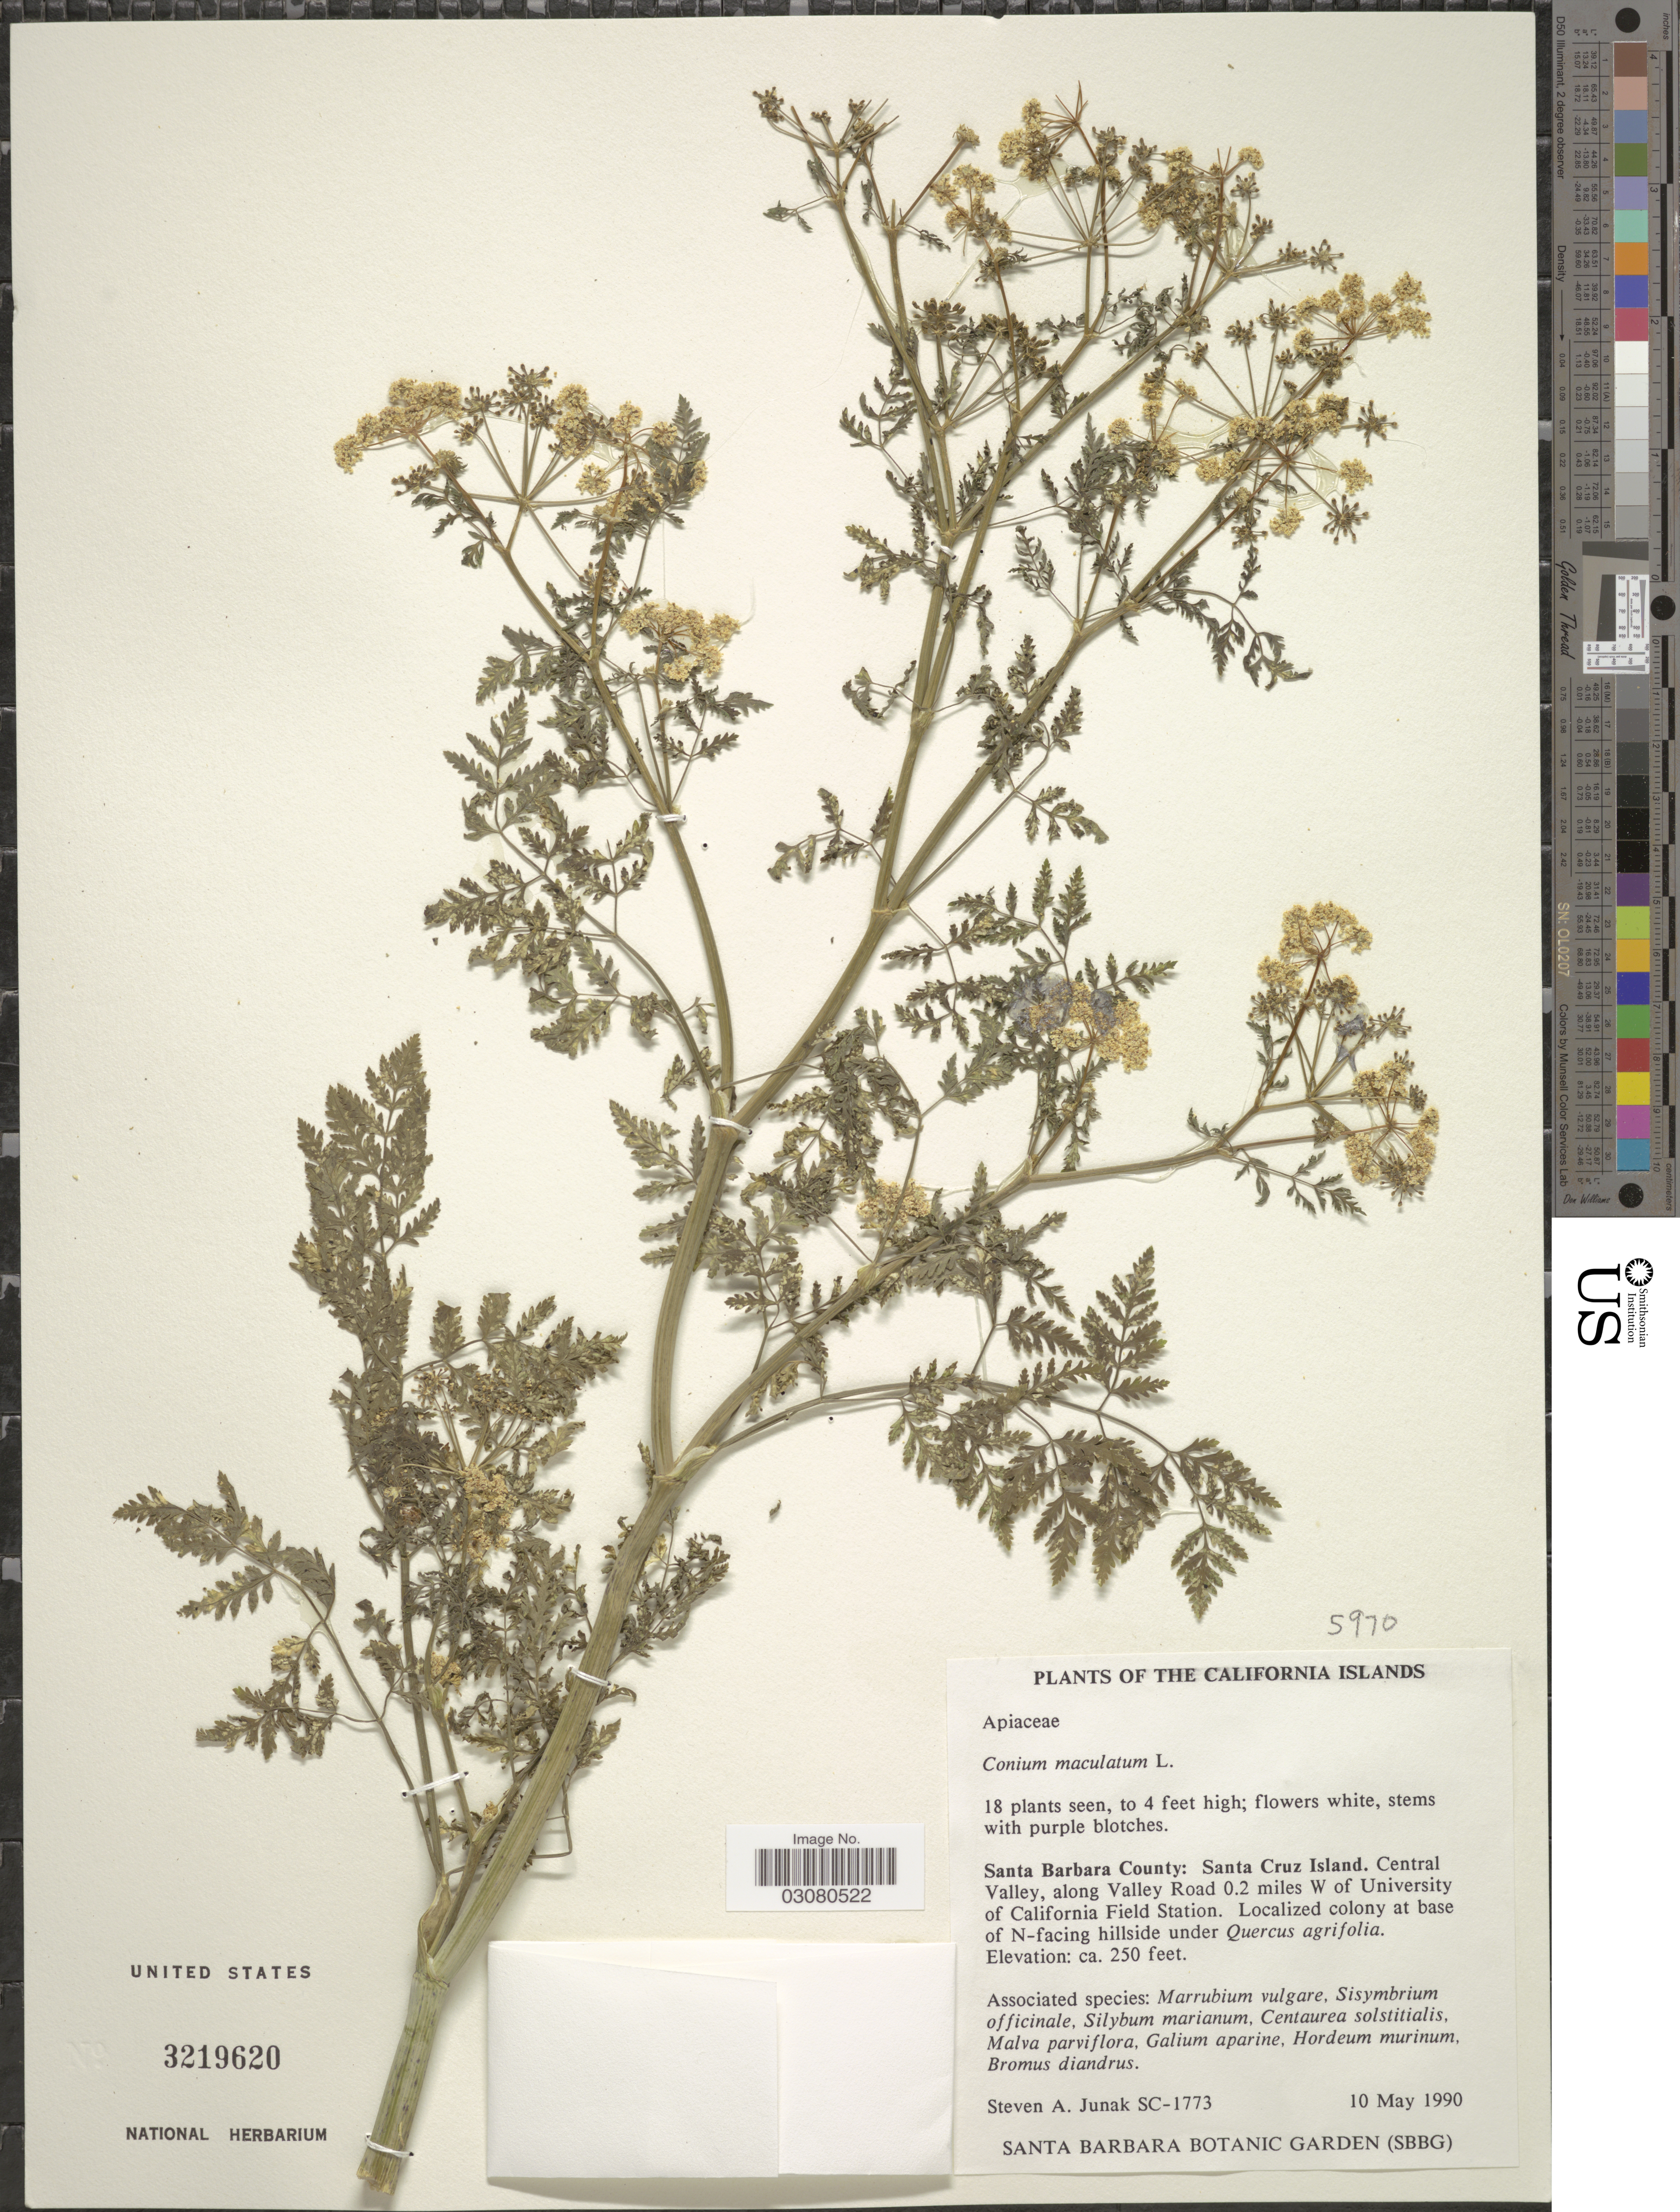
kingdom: Plantae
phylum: Tracheophyta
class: Magnoliopsida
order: Apiales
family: Apiaceae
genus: Conium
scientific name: Conium maculatum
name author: L.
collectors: S. Junak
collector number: SC-1773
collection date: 1990-05-10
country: United States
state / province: California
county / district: Santa Barbara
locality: California Islands. Santa Barbara County: Santa Cruz Island. Central Valley, along Valley Road 0.2 miles W of University of California Field Station.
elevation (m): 76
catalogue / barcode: US 3219620